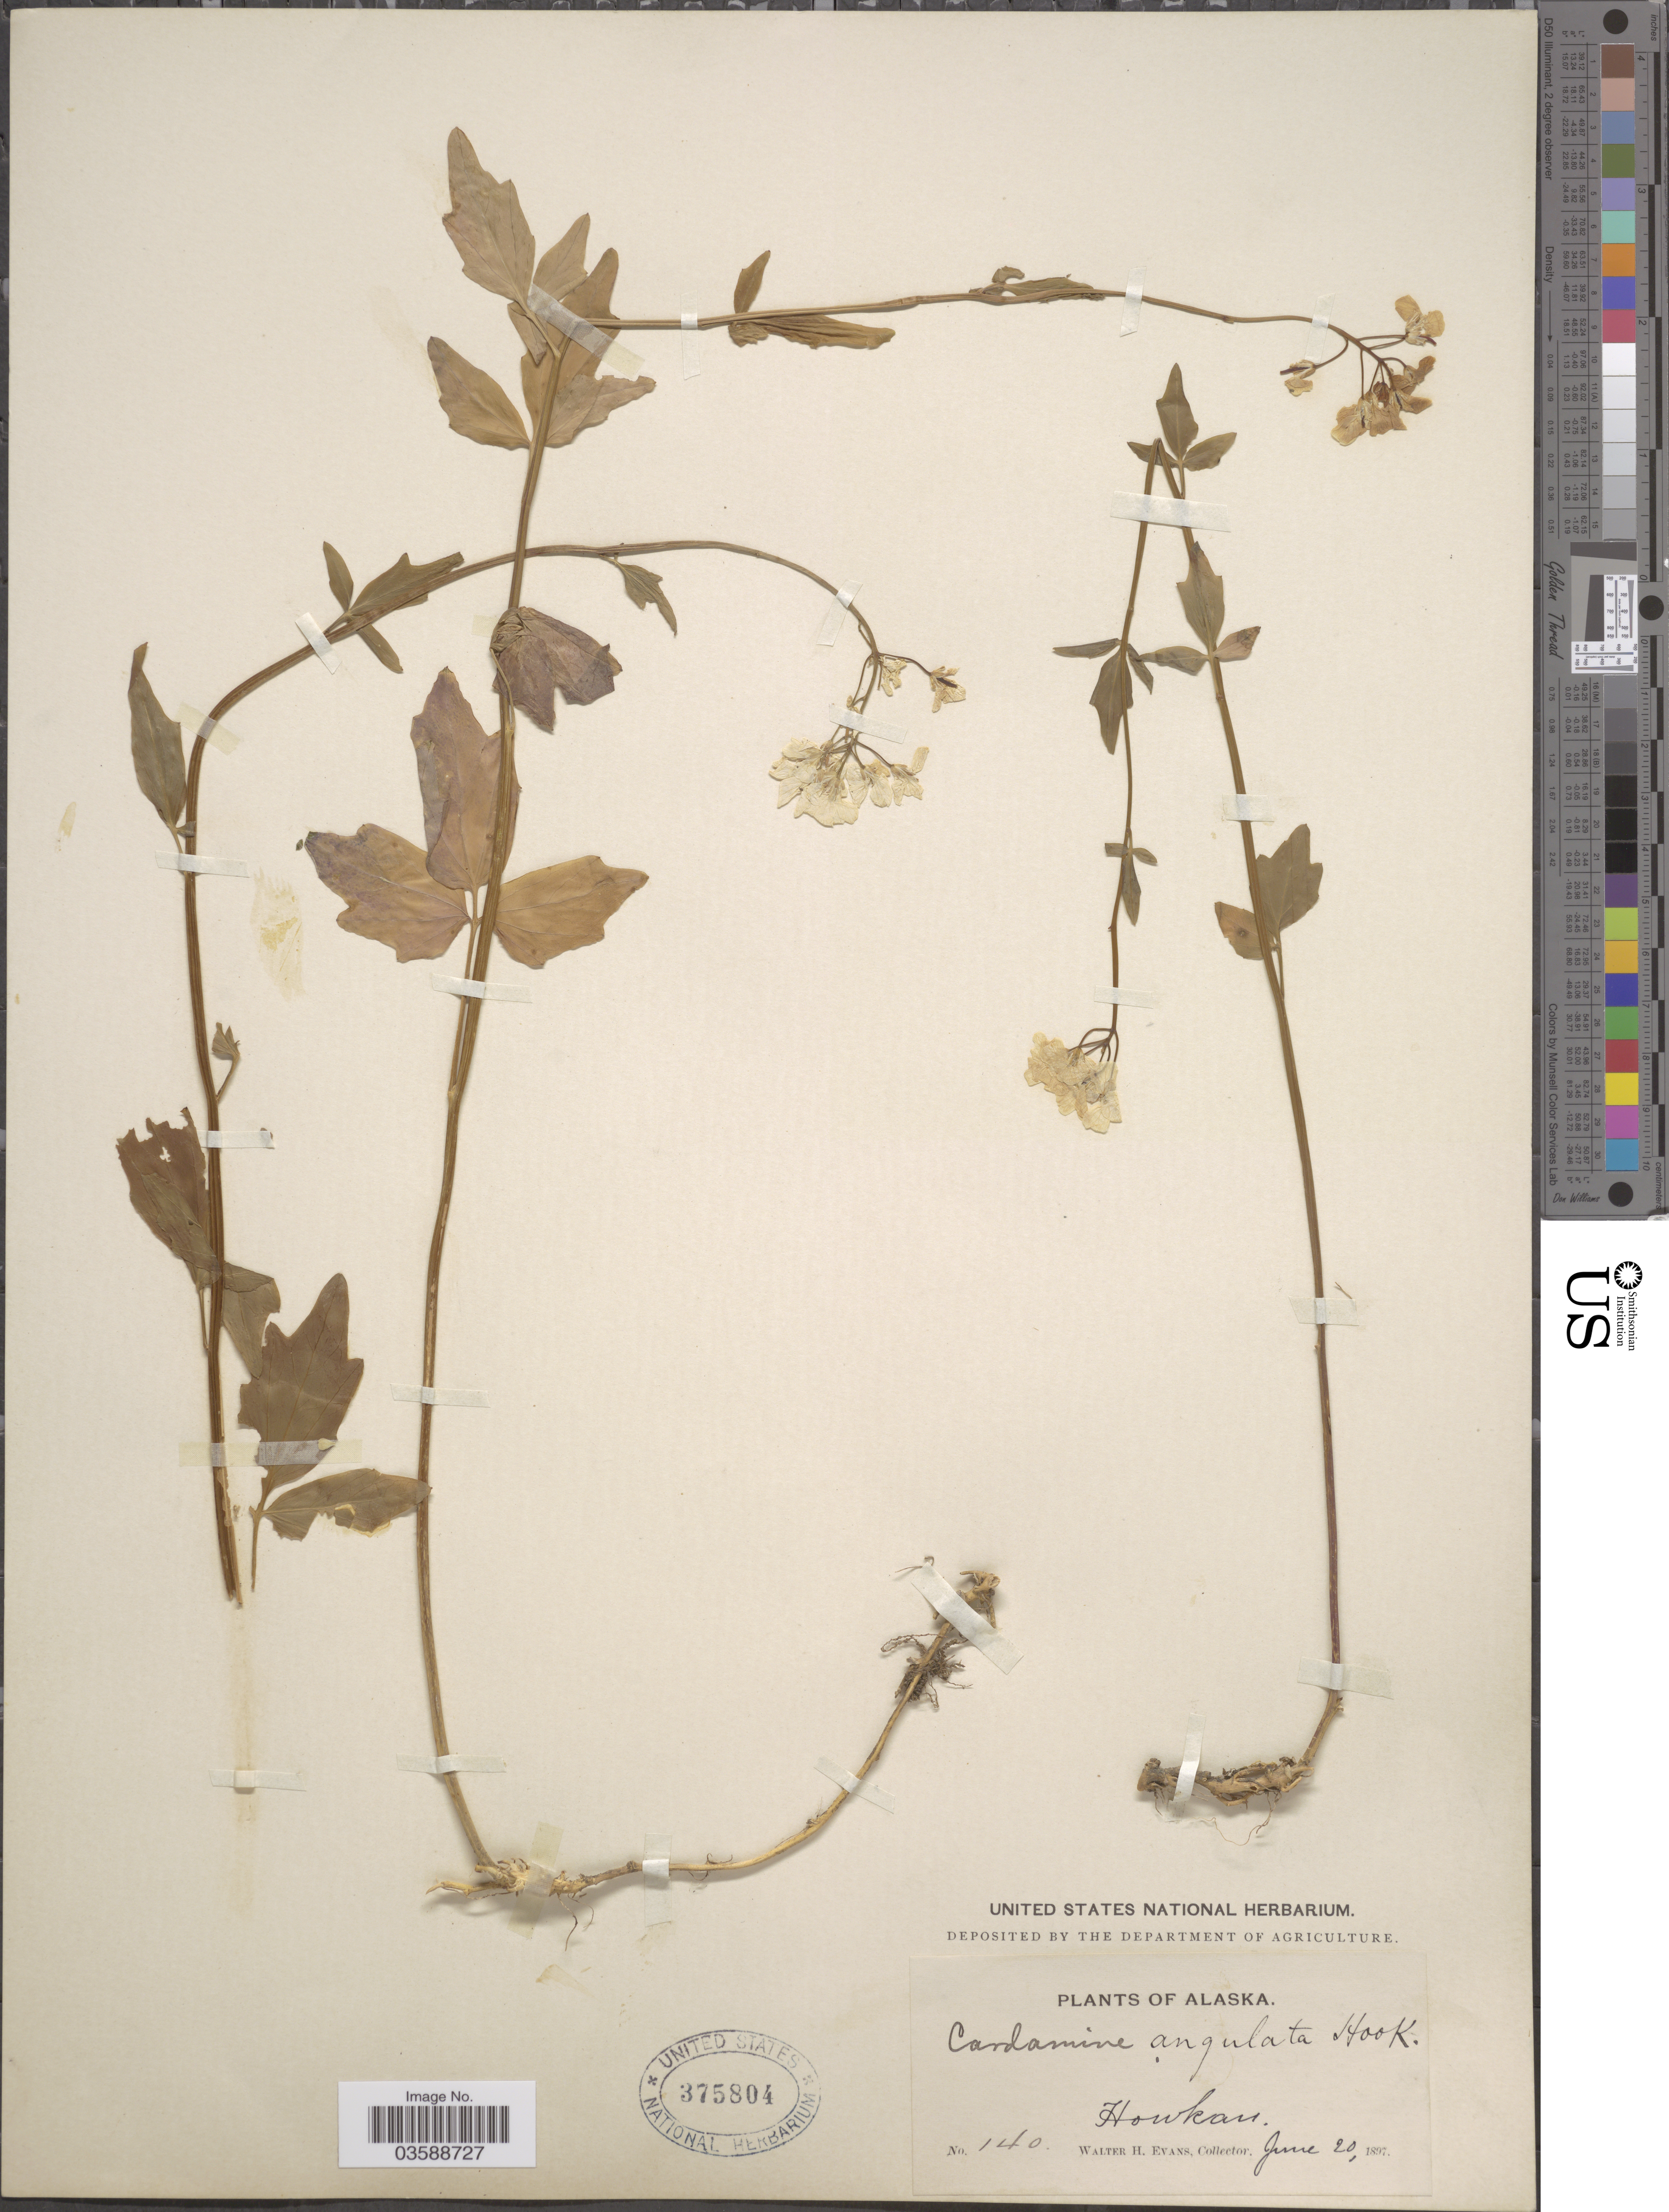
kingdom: Plantae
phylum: Tracheophyta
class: Magnoliopsida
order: Brassicales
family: Brassicaceae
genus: Cardamine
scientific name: Cardamine angulata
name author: Hook.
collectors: W. H. Evans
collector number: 140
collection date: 1897-06-20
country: United States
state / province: Alaska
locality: Howkan.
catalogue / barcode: US 375804